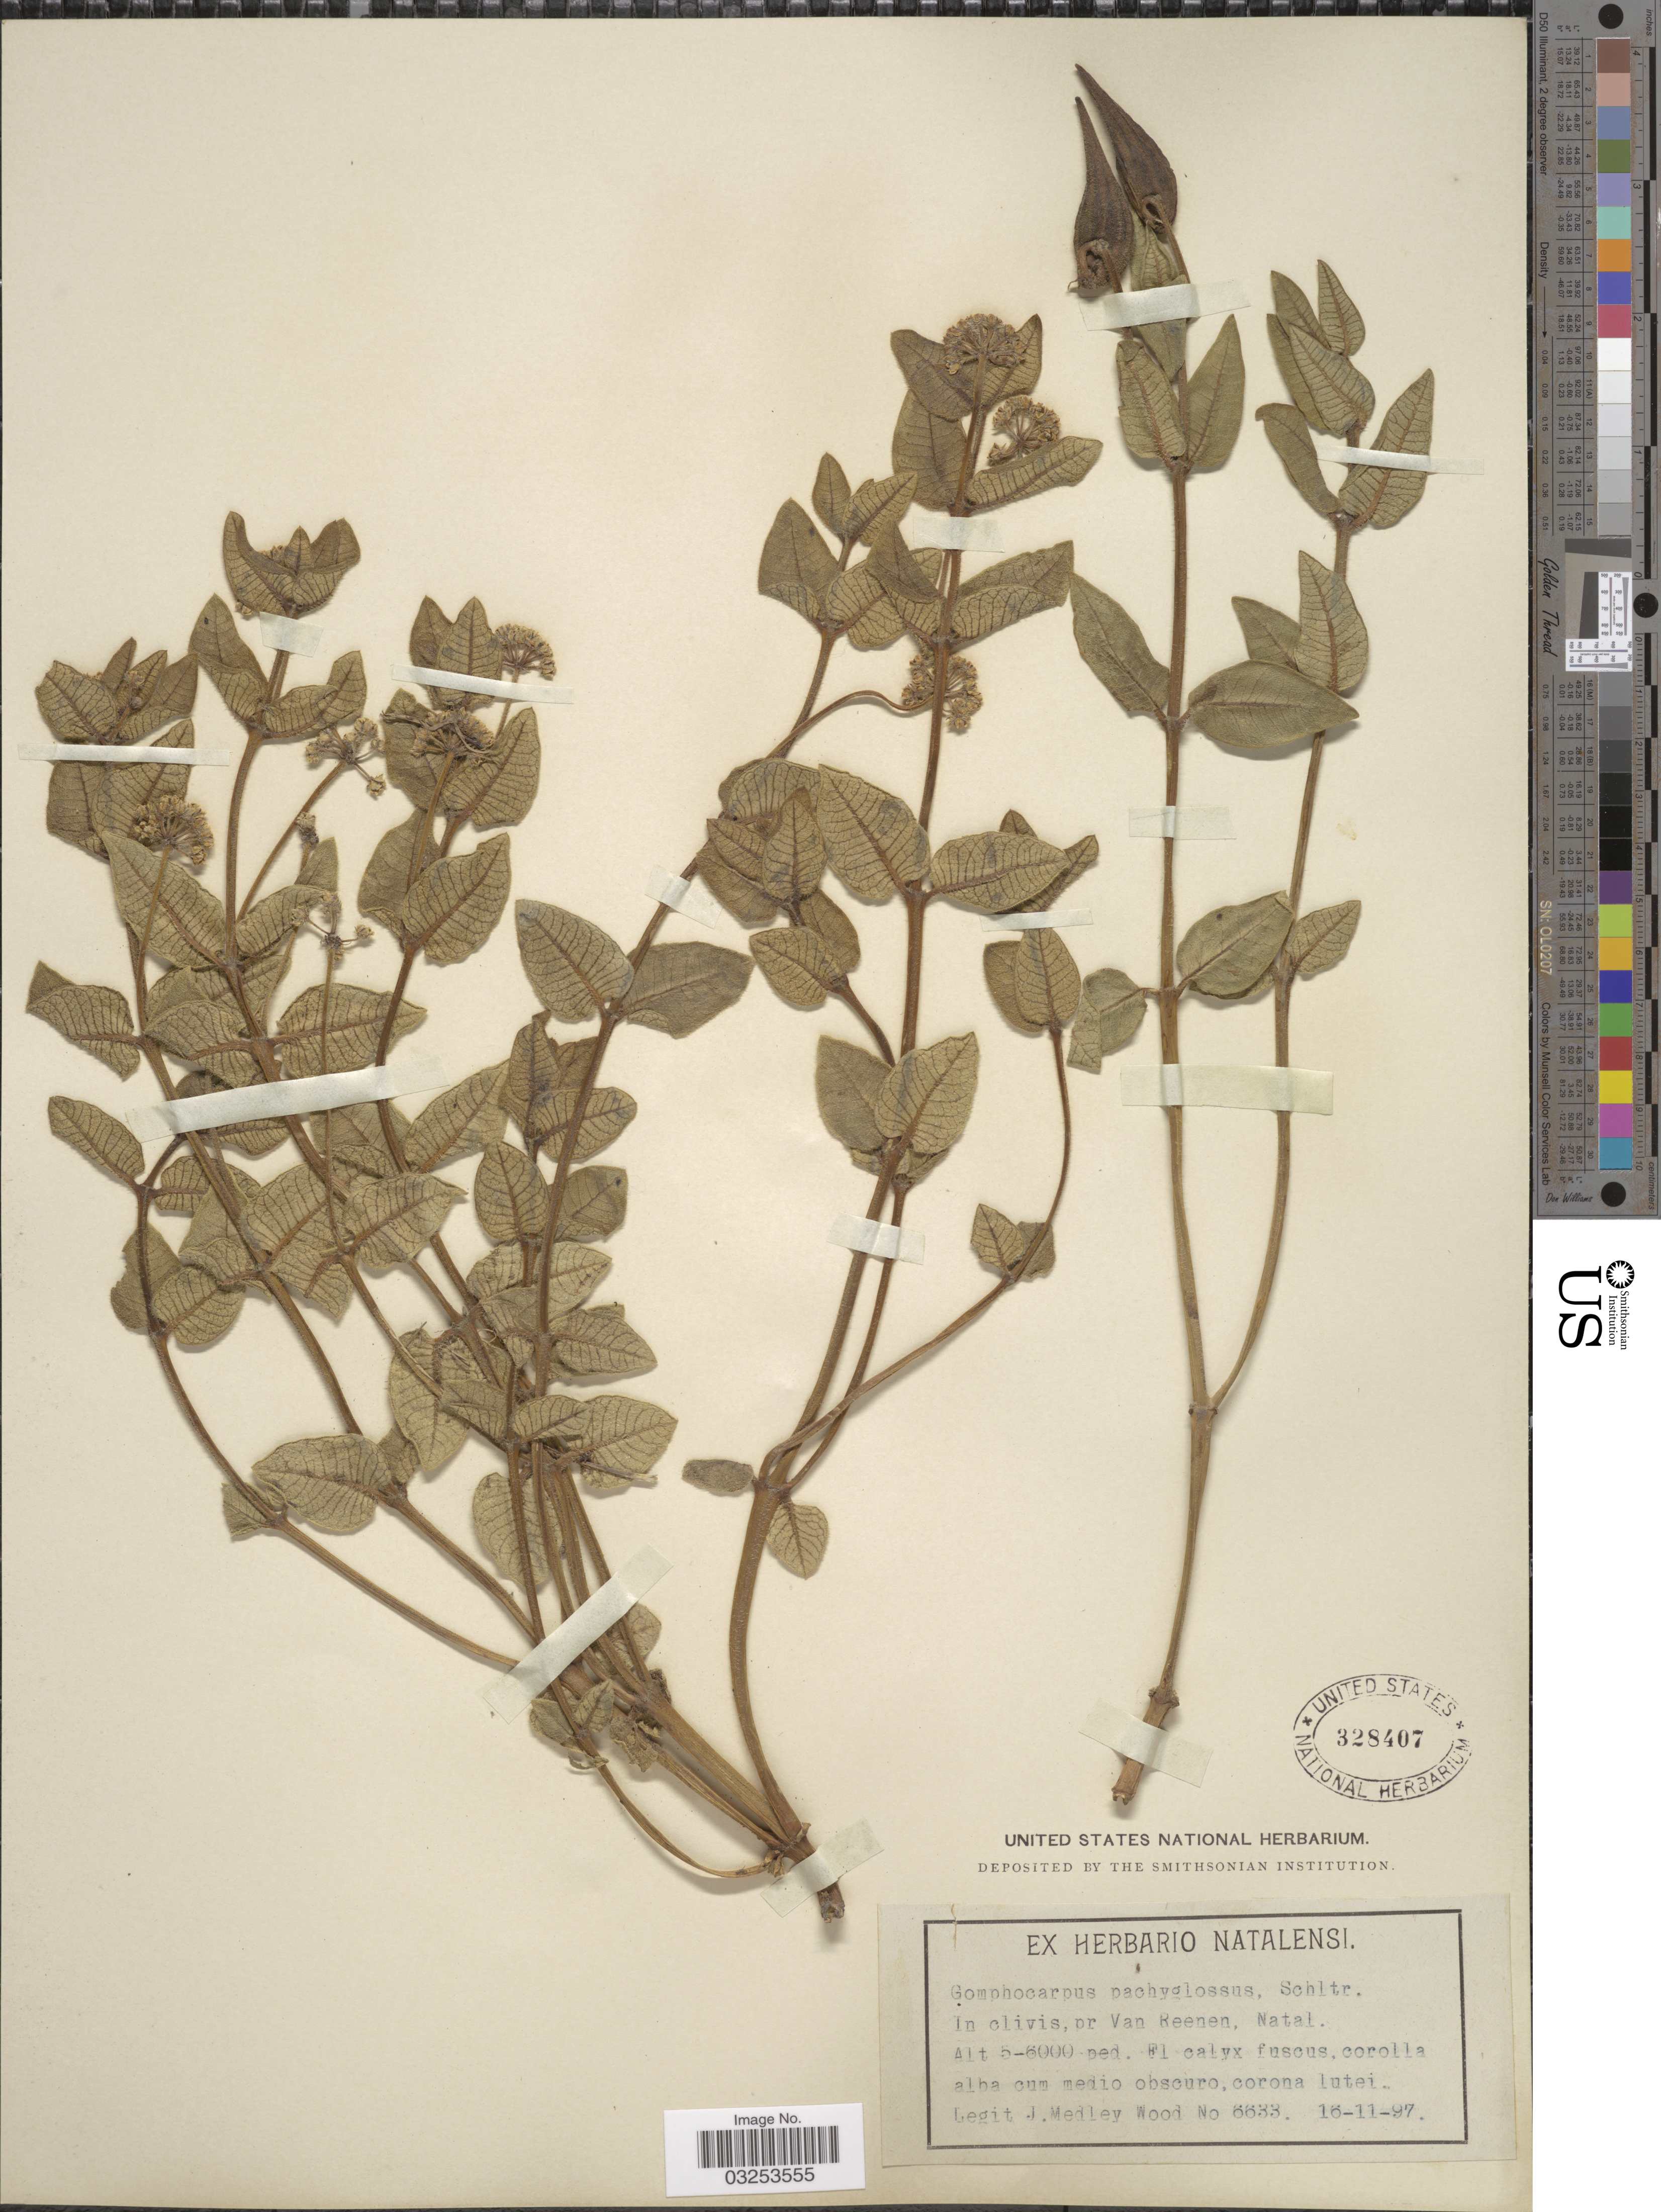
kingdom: Plantae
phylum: Tracheophyta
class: Magnoliopsida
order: Gentianales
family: Apocynaceae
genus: Pachycarpus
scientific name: Pachycarpus pachyglossus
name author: Goyder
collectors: J. Medley Wood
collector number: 6633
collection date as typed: Transcribed d/m/y: 16/11/97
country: South Africa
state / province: KwaZulu-Natal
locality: In clivis, pr Van Reenen, Natal.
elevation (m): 1524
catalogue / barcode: US 328407